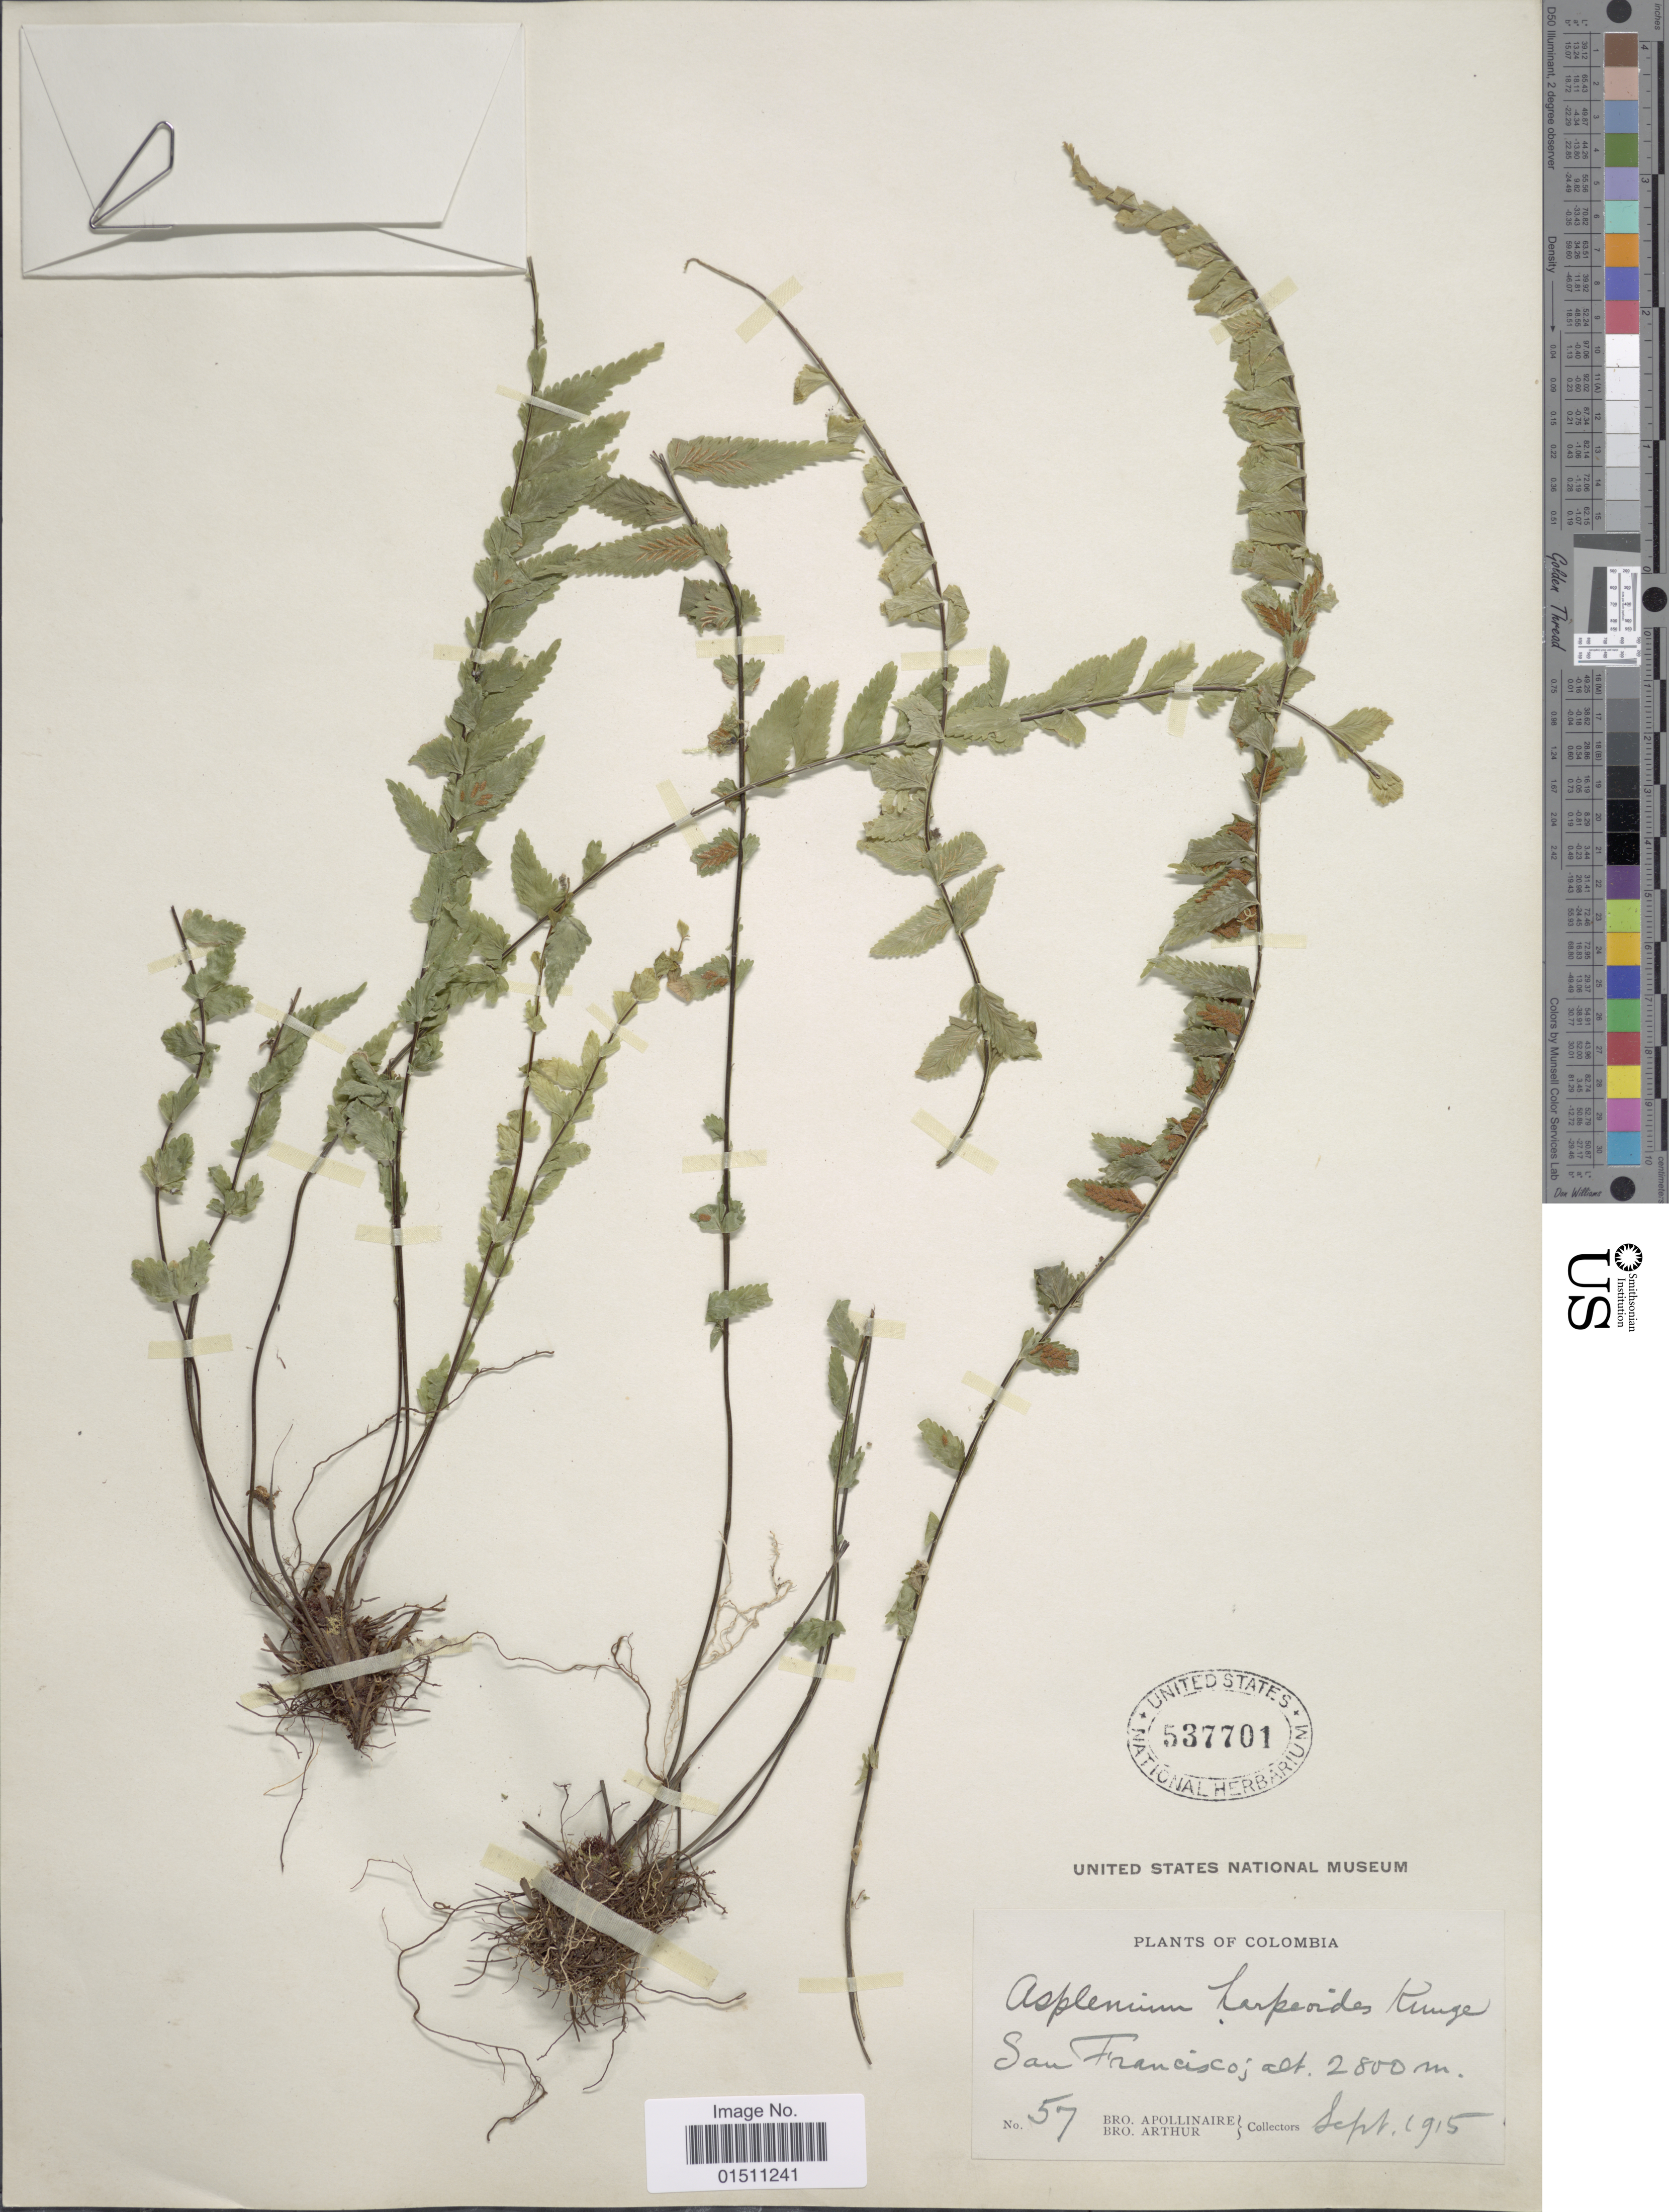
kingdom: Plantae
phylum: Tracheophyta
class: Polypodiopsida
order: Polypodiales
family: Aspleniaceae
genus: Asplenium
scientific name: Asplenium harpeodes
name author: Kunze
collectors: Bro. Apollinaire & Bro. Arthur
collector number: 57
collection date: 1915-09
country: Colombia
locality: Colombia, San Francisco.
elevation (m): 2800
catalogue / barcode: US 537701